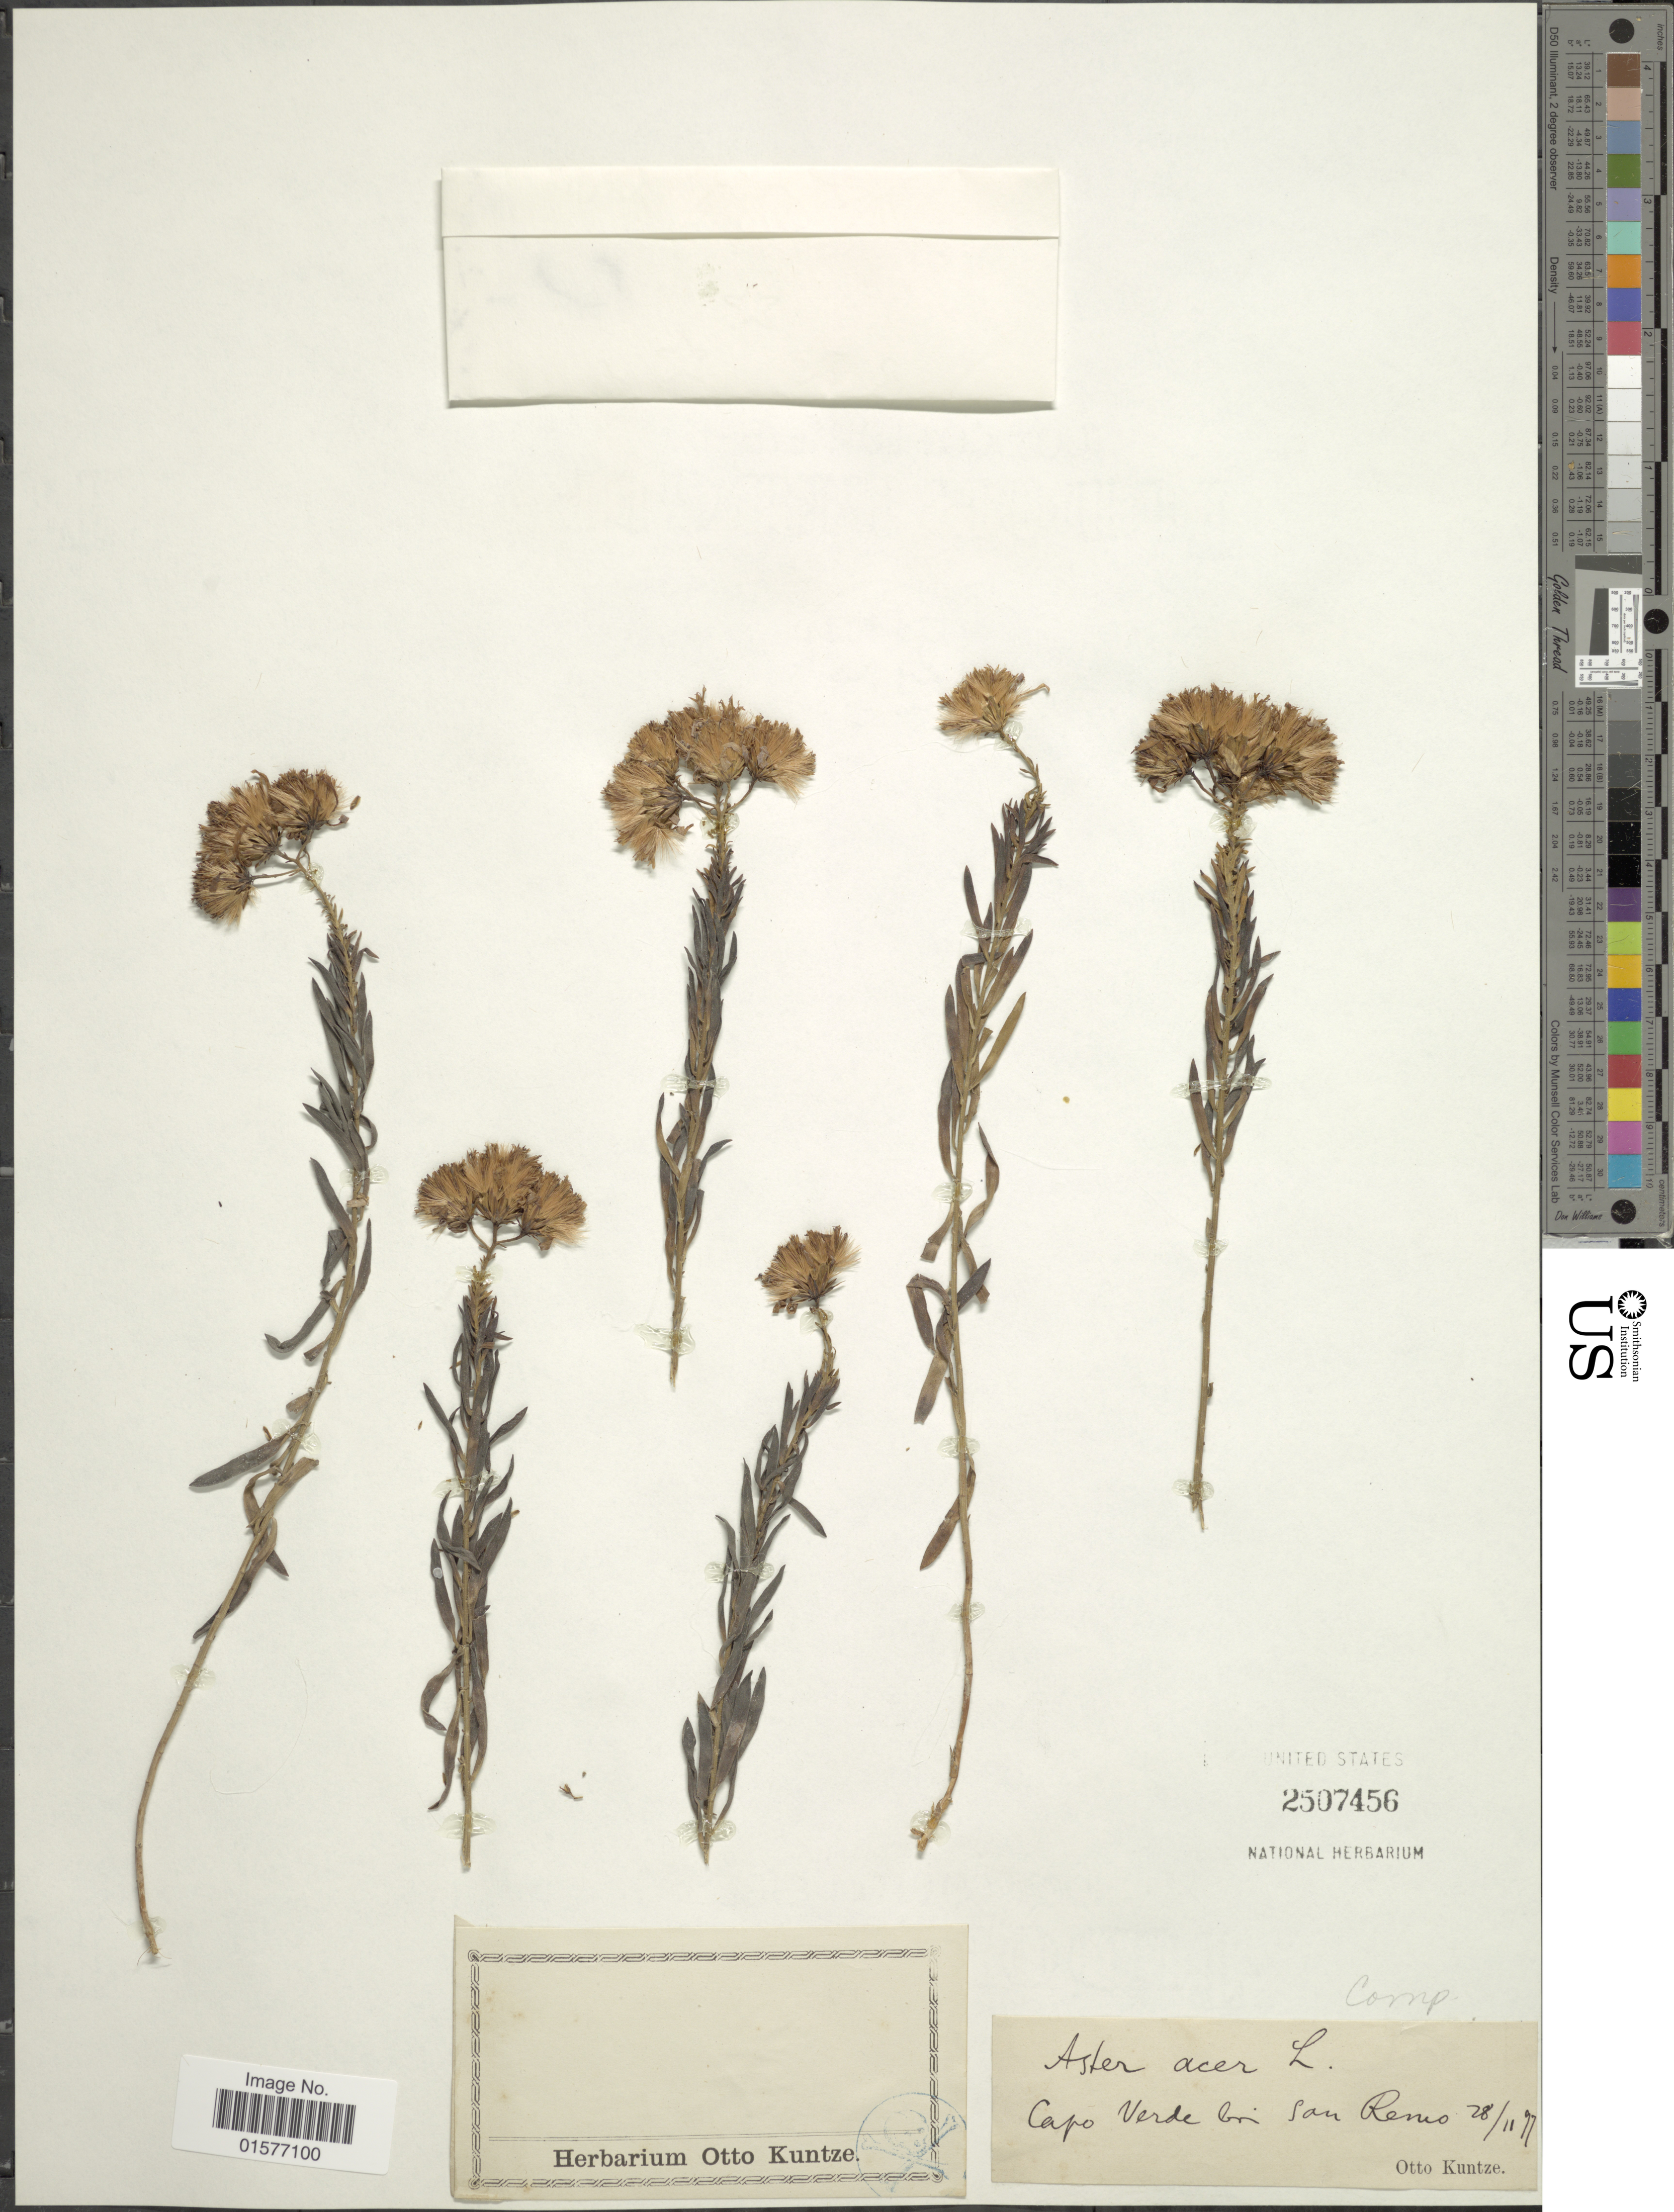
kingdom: Plantae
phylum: Tracheophyta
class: Magnoliopsida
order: Asterales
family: Asteraceae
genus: Galatella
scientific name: Galatella sedifolia subsp. sedifolia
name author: (L.) Greuter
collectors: C.E.O. Kuntze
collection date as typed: Transcribed d/m/y: 28/11/97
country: Italy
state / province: Liguria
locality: Capo Verde boi San Remo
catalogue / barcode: US 2507456